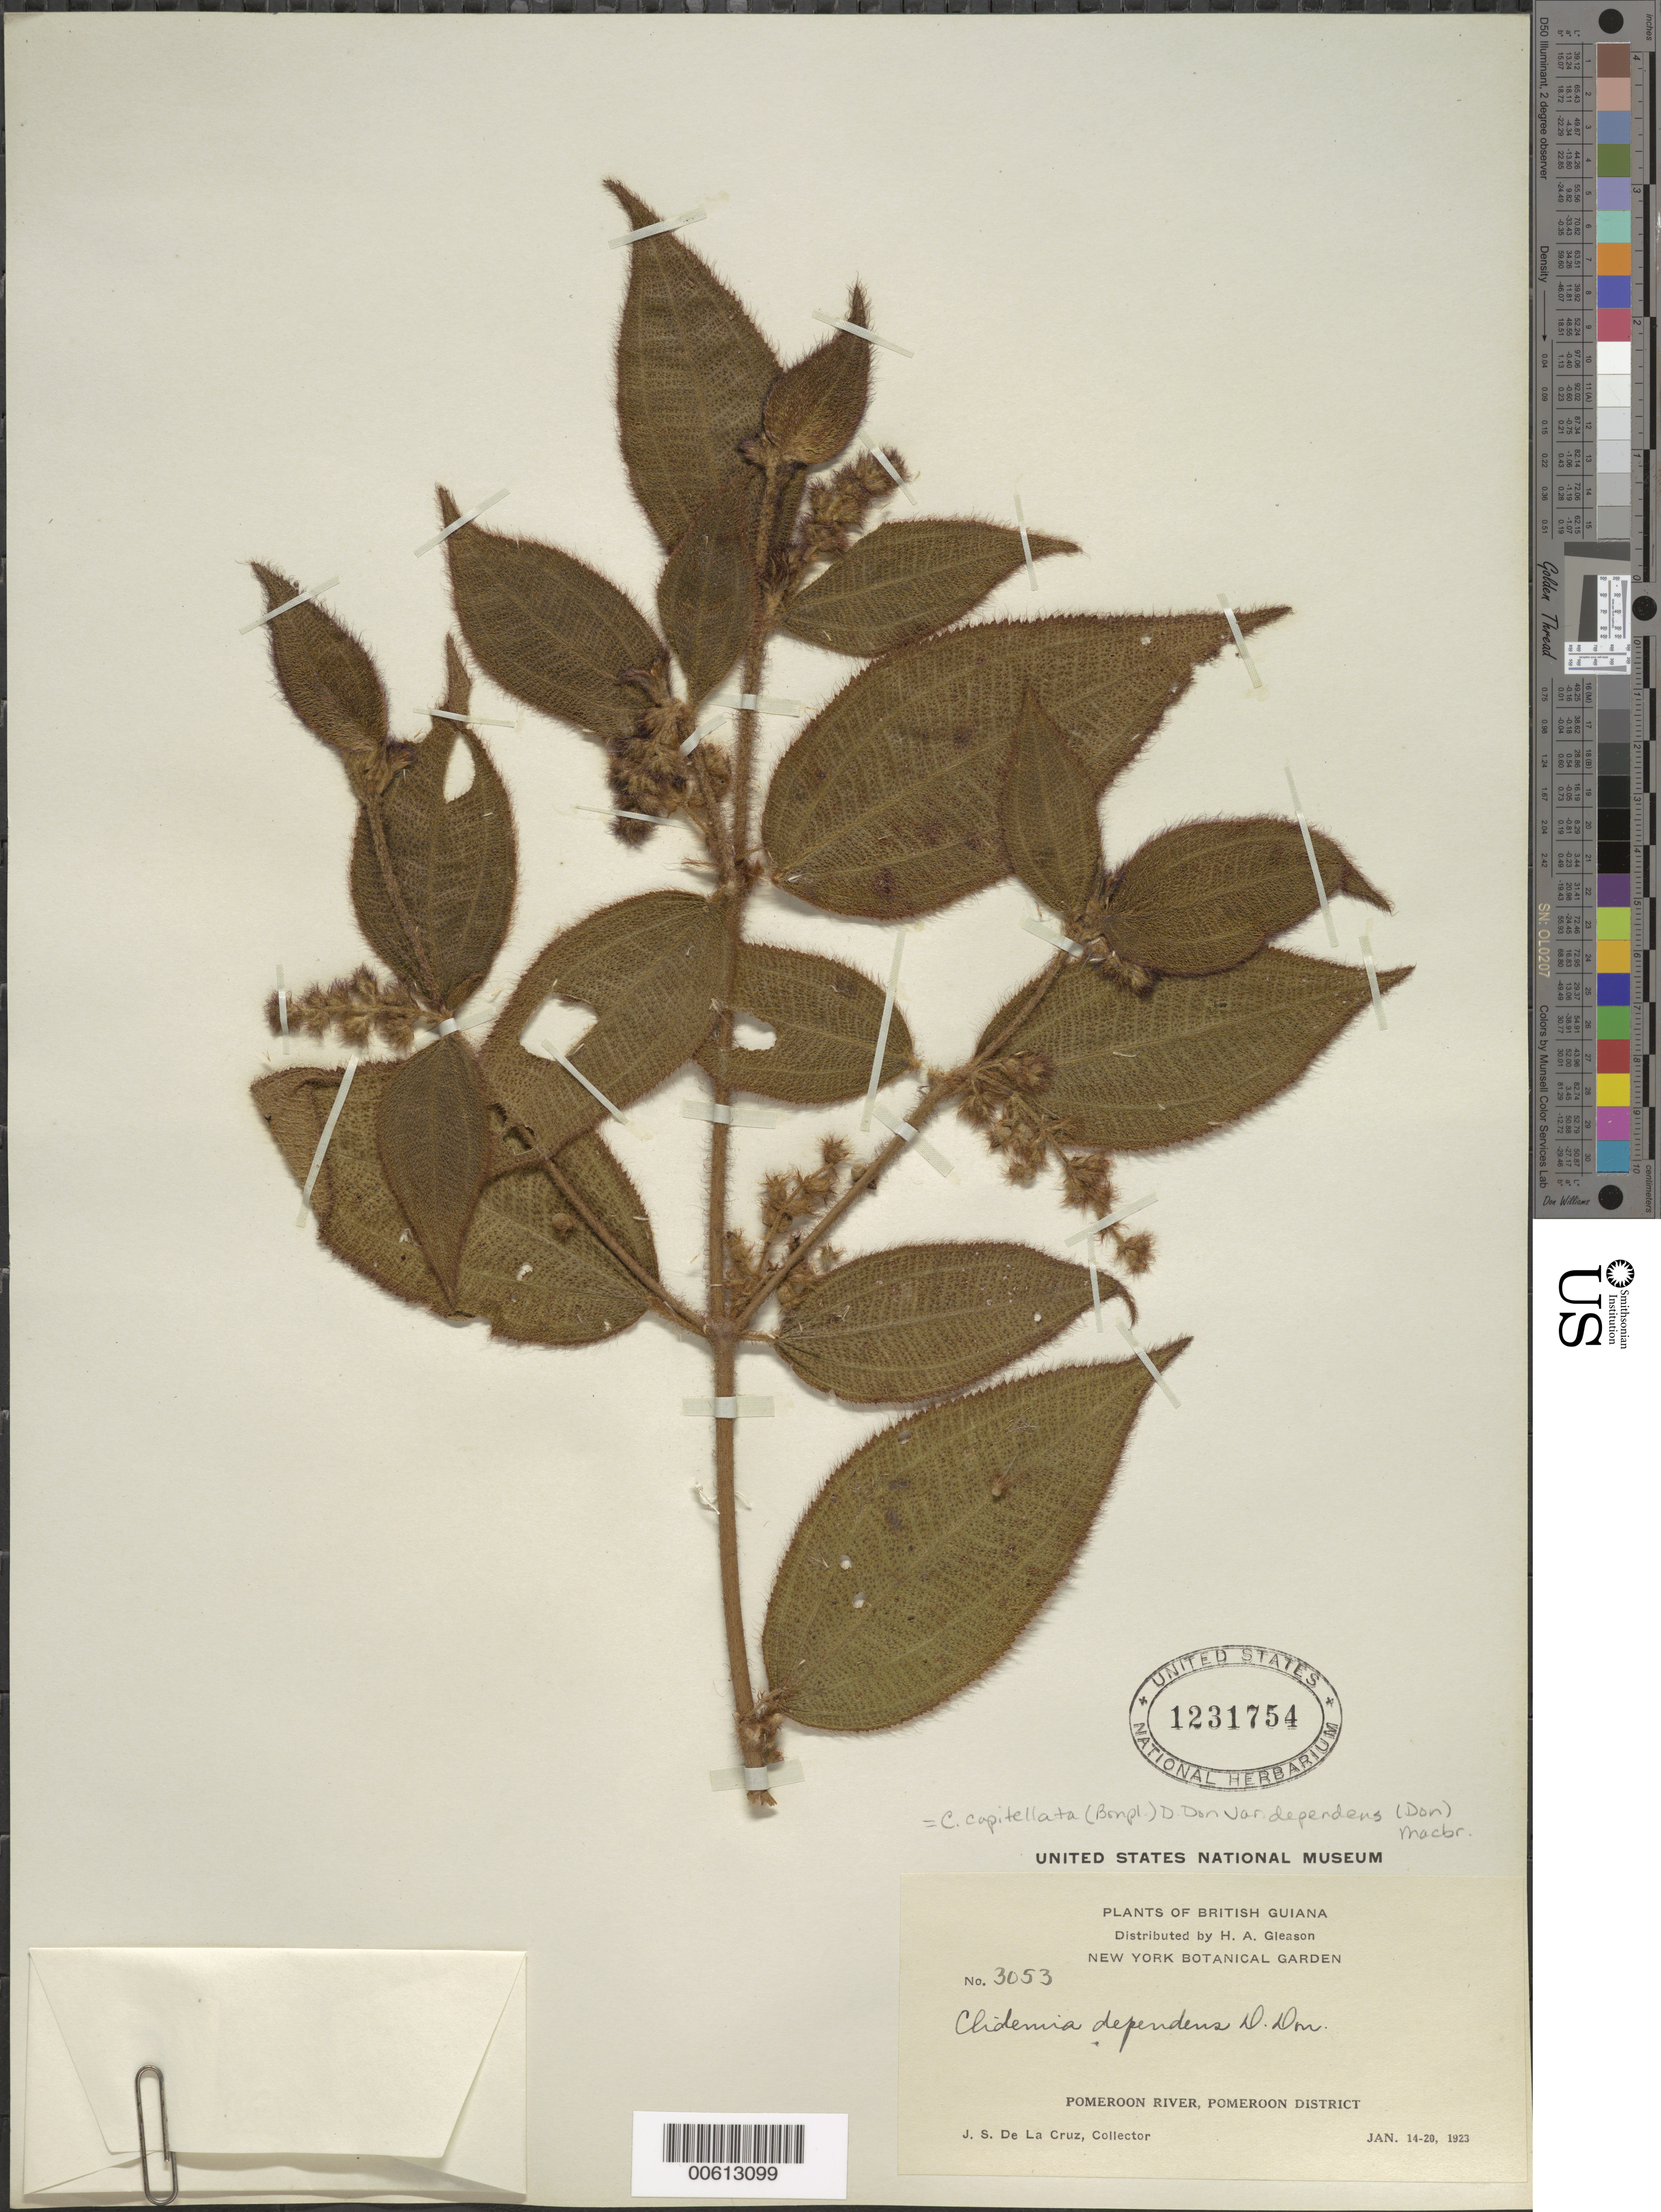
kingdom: Plantae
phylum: Tracheophyta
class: Magnoliopsida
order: Myrtales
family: Melastomataceae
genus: Clidemia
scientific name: Clidemia capitellata var. dependens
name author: (Pav. & D. Don) J.F. Macbr.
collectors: J. S. de la Cruz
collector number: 3053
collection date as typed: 14-Jan-23 to 20-Jan-23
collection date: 1923-01-14/1923-01-20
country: Guyana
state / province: Pomeroon-Supenaam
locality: Pomeroon R.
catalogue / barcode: US 1231754